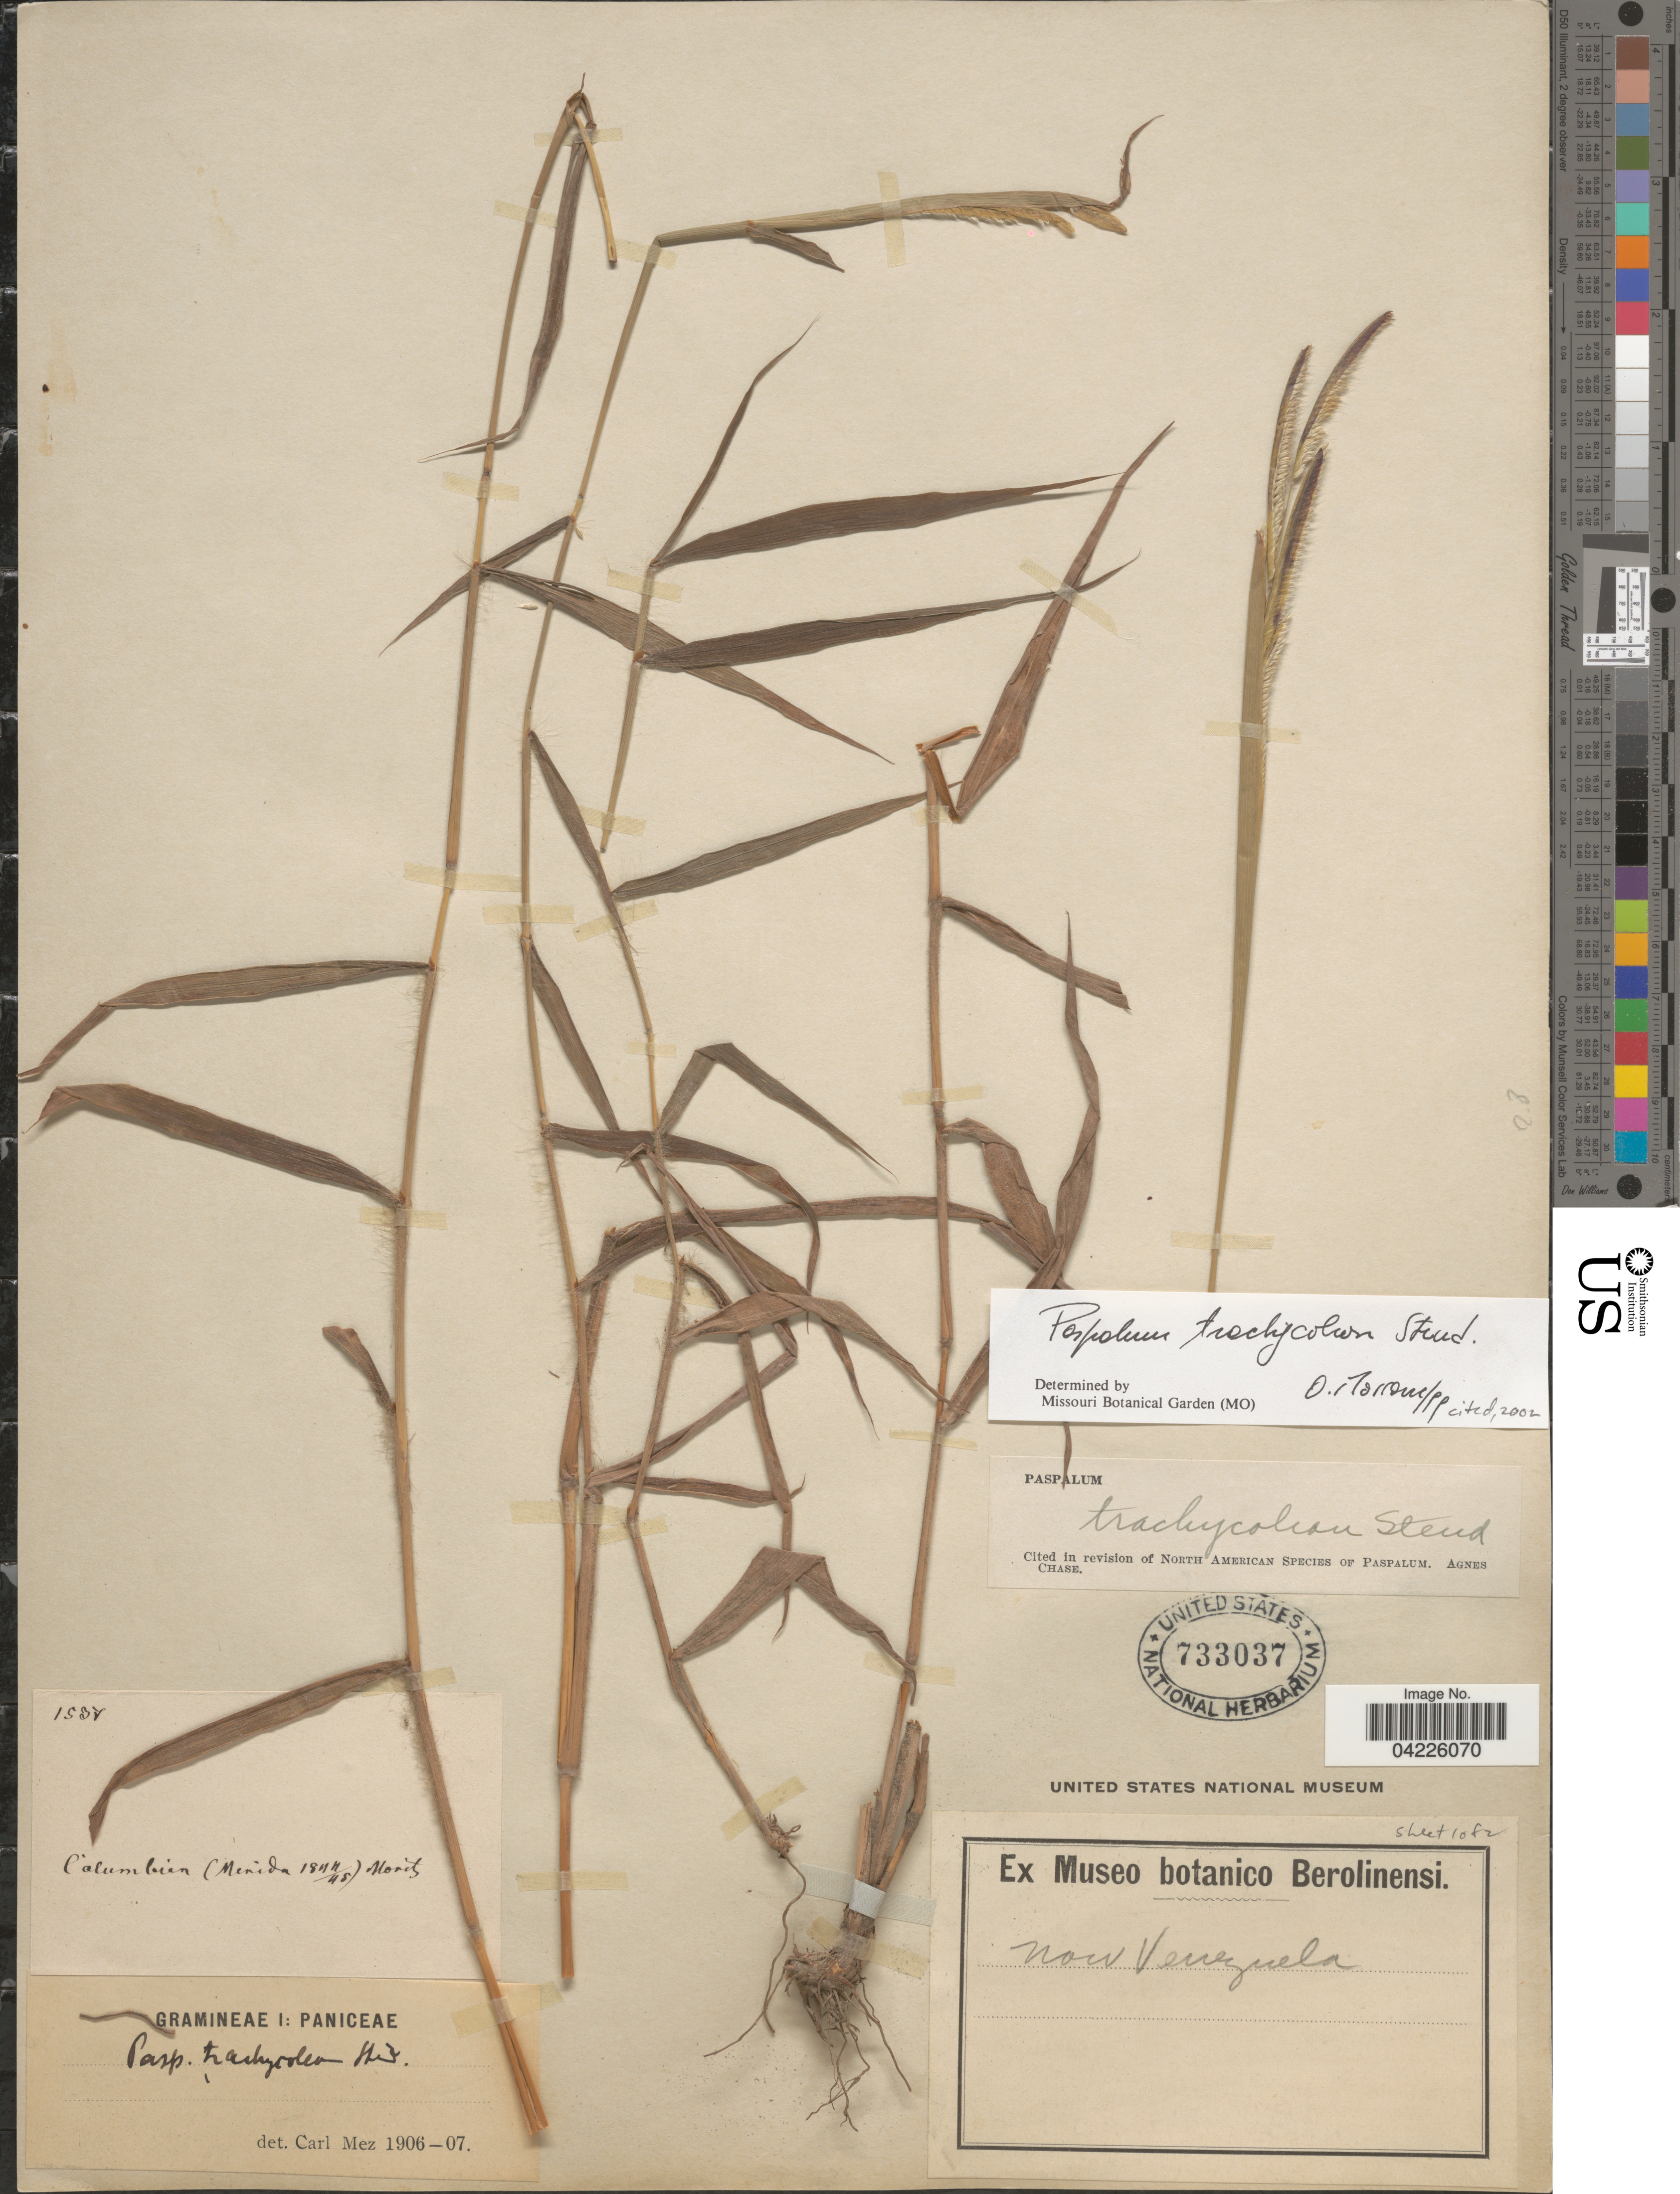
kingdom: Plantae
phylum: Tracheophyta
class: Liliopsida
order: Poales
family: Poaceae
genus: Paspalum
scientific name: Paspalum trachycoleon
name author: Steud.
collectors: Moritz, --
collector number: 1537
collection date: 1844/1845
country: Venezuela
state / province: Merida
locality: Colombien (Merida).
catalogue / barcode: US 733037